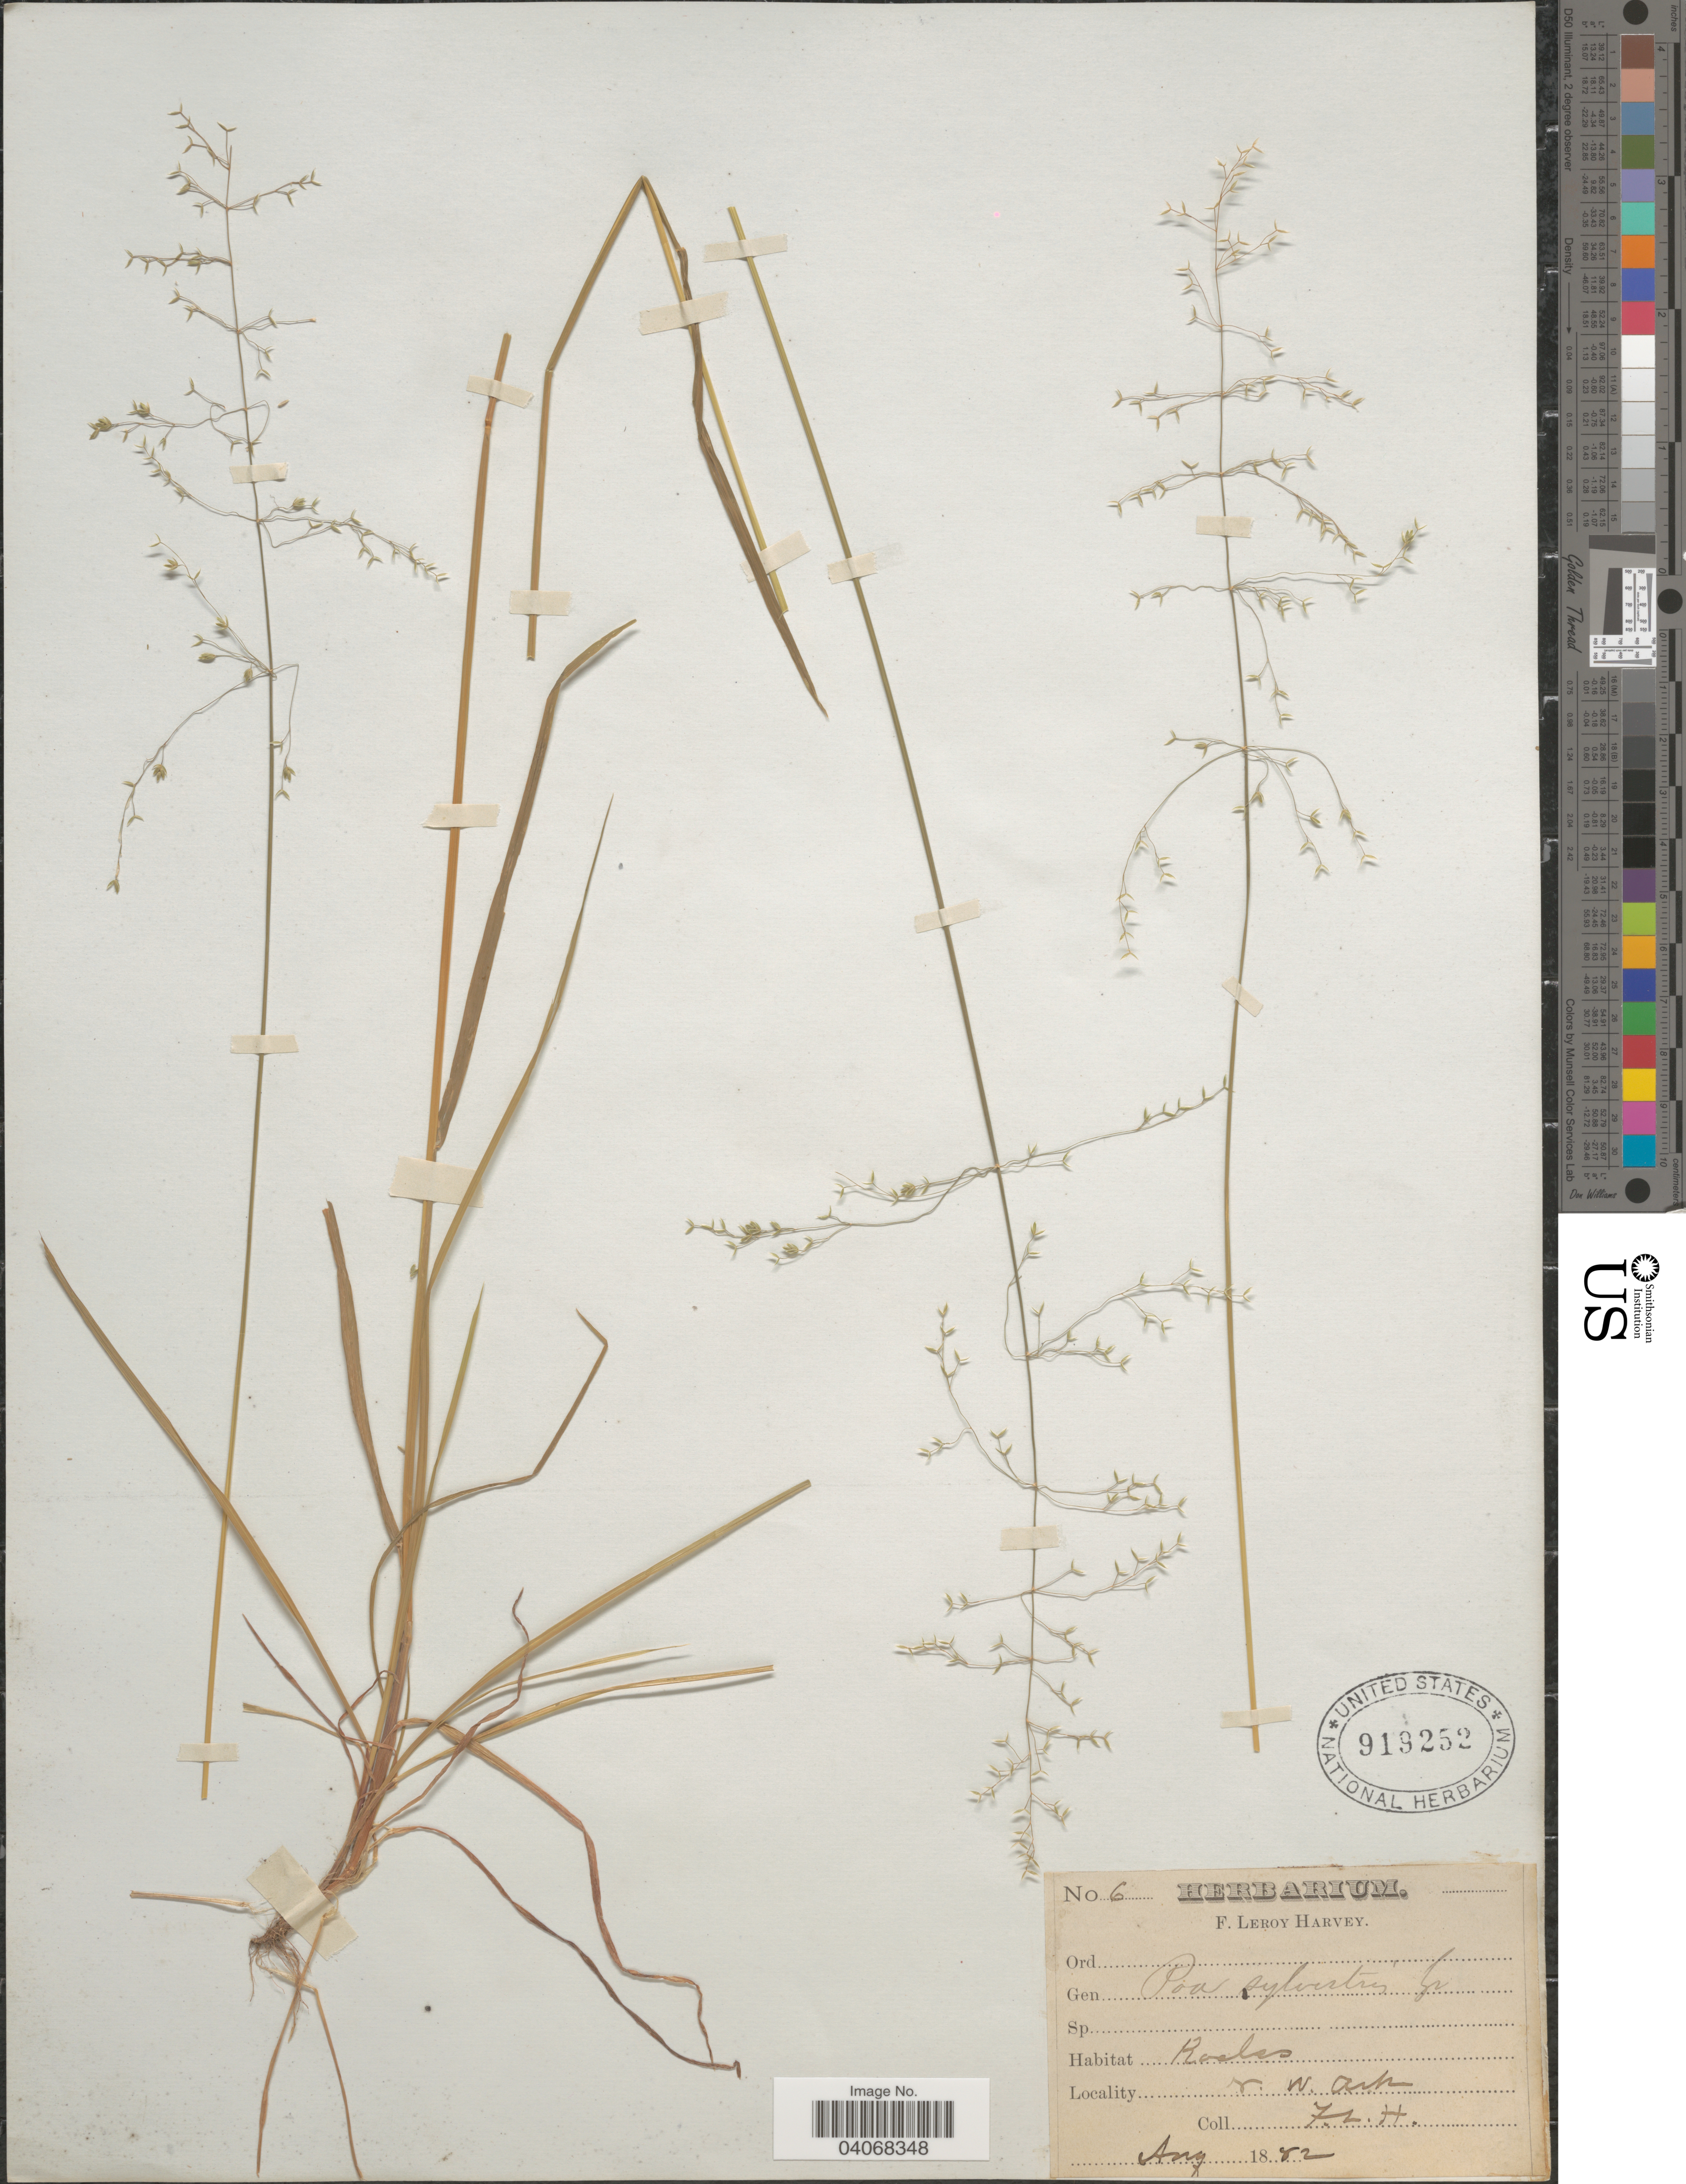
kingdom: Plantae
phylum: Tracheophyta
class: Liliopsida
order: Poales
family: Poaceae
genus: Poa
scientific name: Poa sylvestris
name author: A. Gray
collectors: F. L. Harvey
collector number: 6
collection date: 1882-08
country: United States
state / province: Arkansas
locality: N. W. Ark.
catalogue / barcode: US 919252